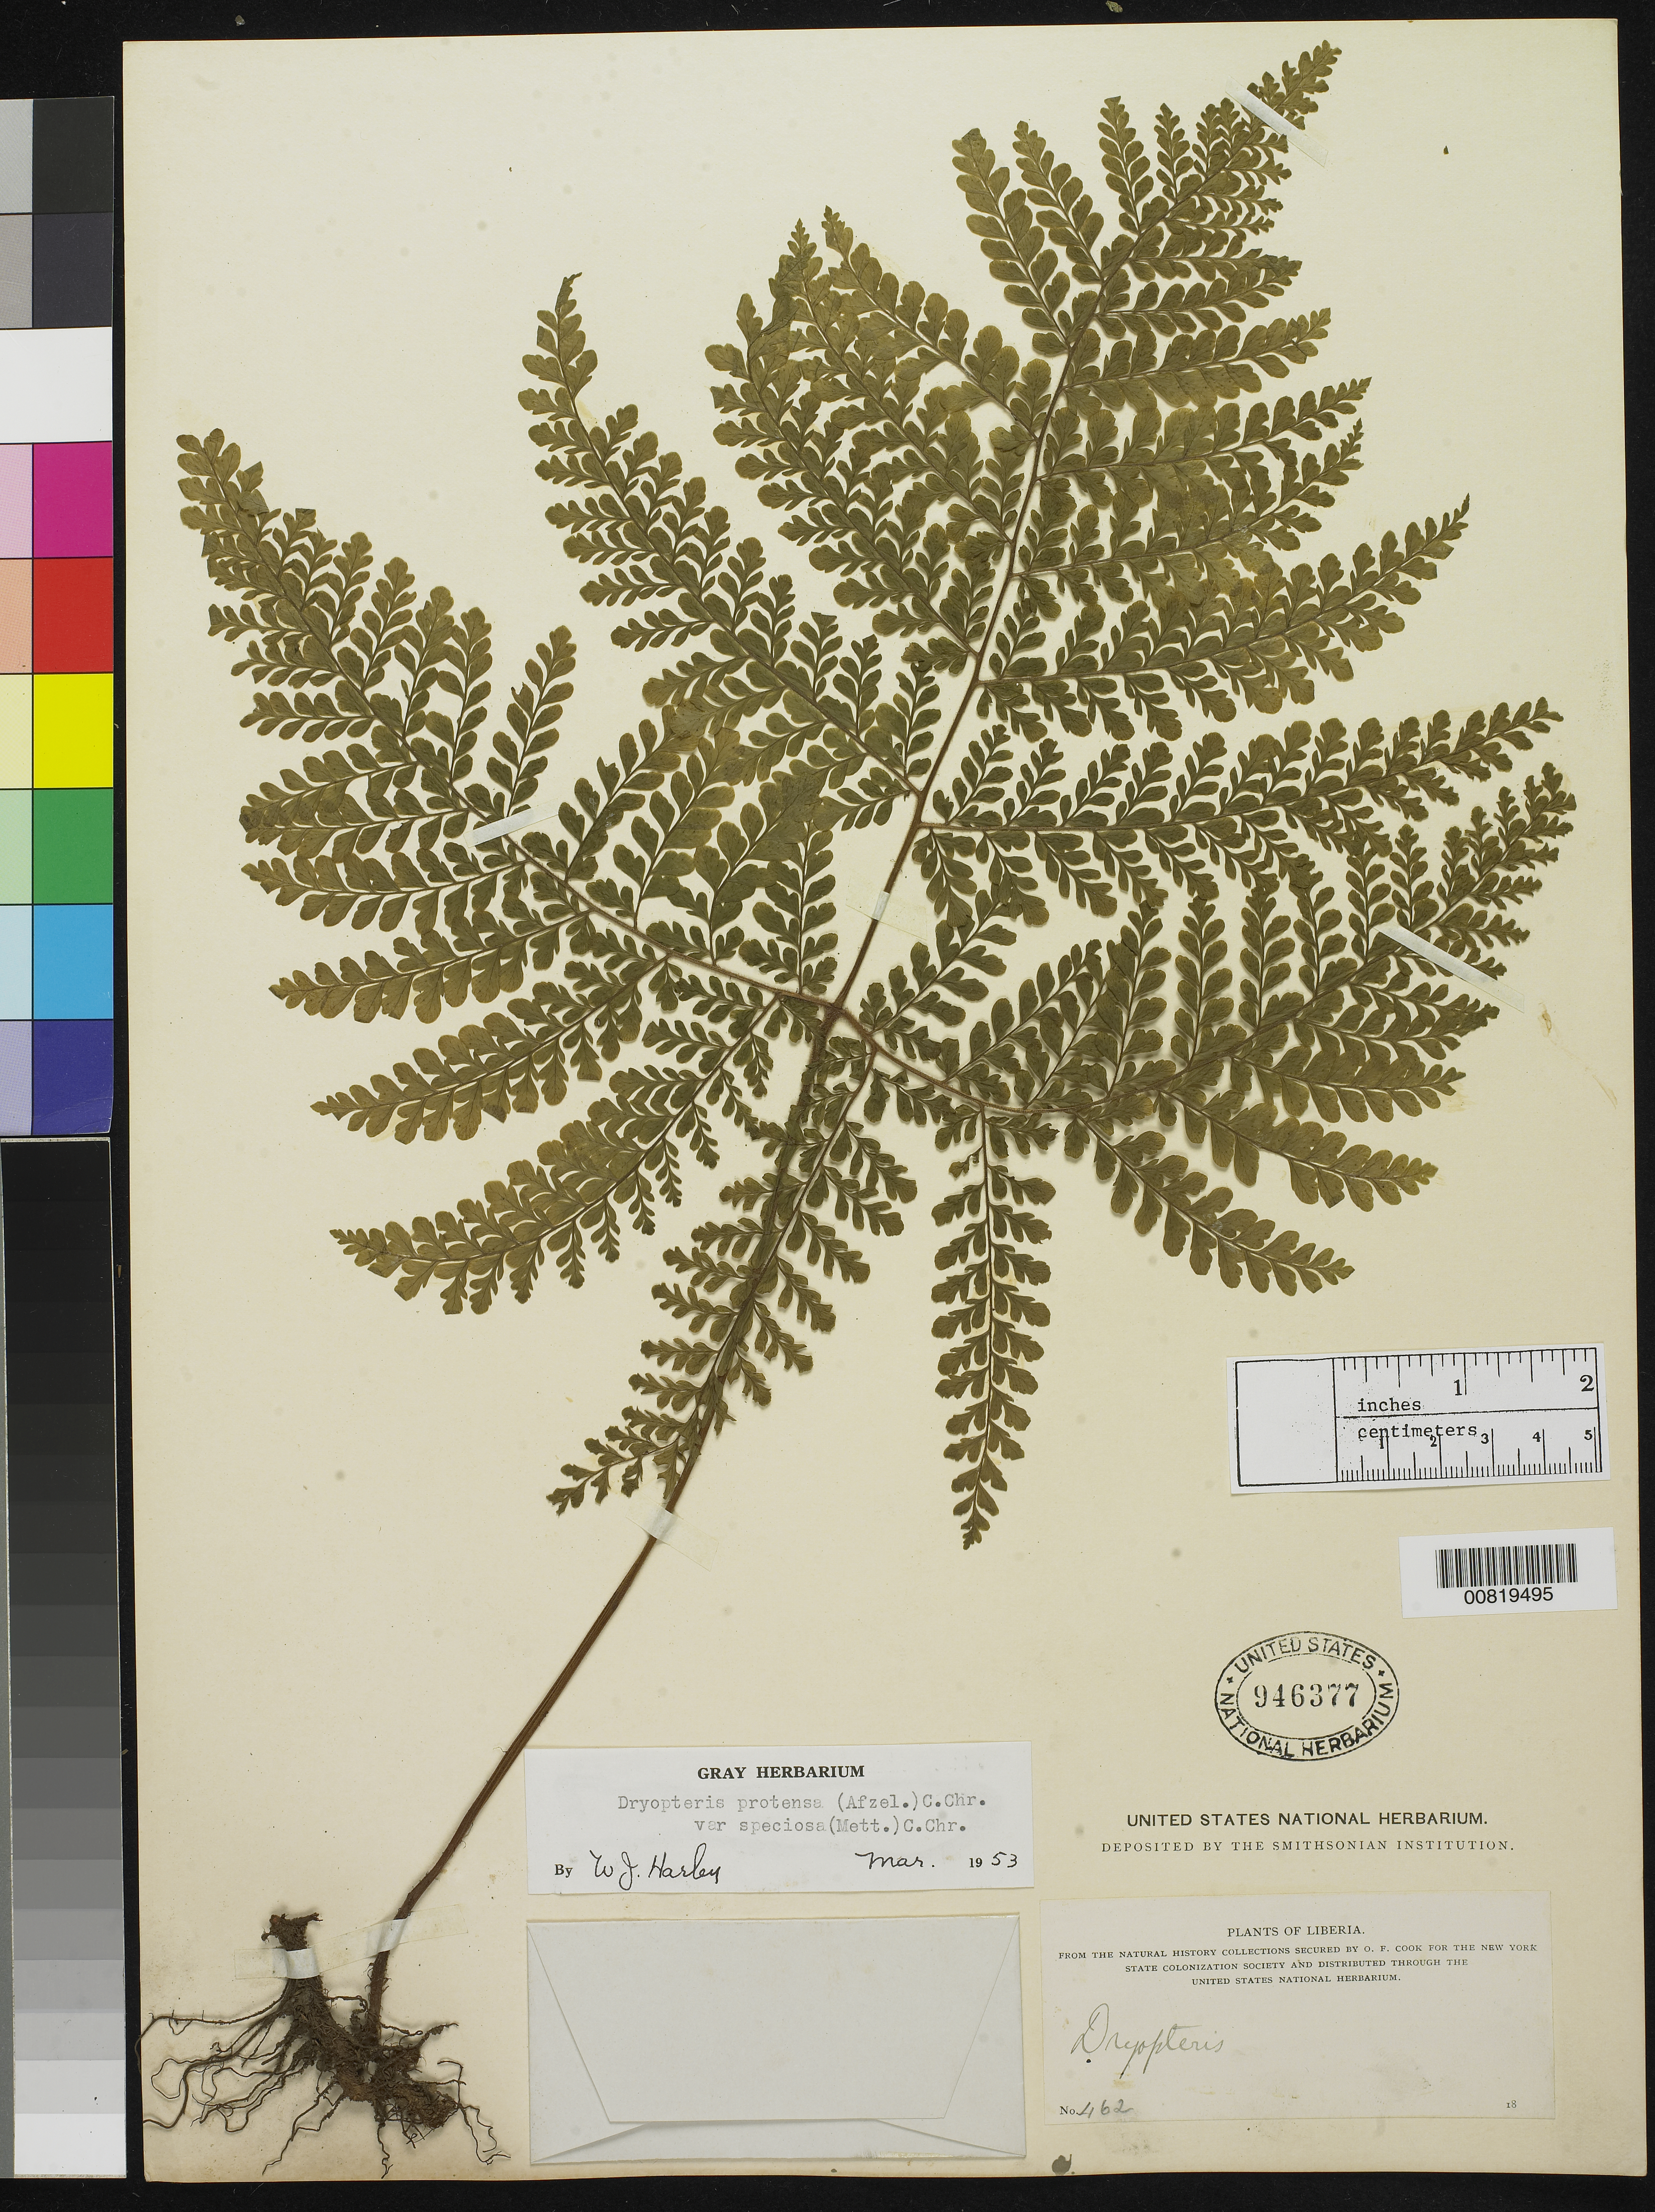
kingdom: Plantae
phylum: Tracheophyta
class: Polypodiopsida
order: Polypodiales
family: Tectariaceae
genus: Triplophyllum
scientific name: Triplophyllum speciosum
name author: (Mett. ex Kuhn)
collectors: O. F. Cook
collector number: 462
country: Liberia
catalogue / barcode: US 946377